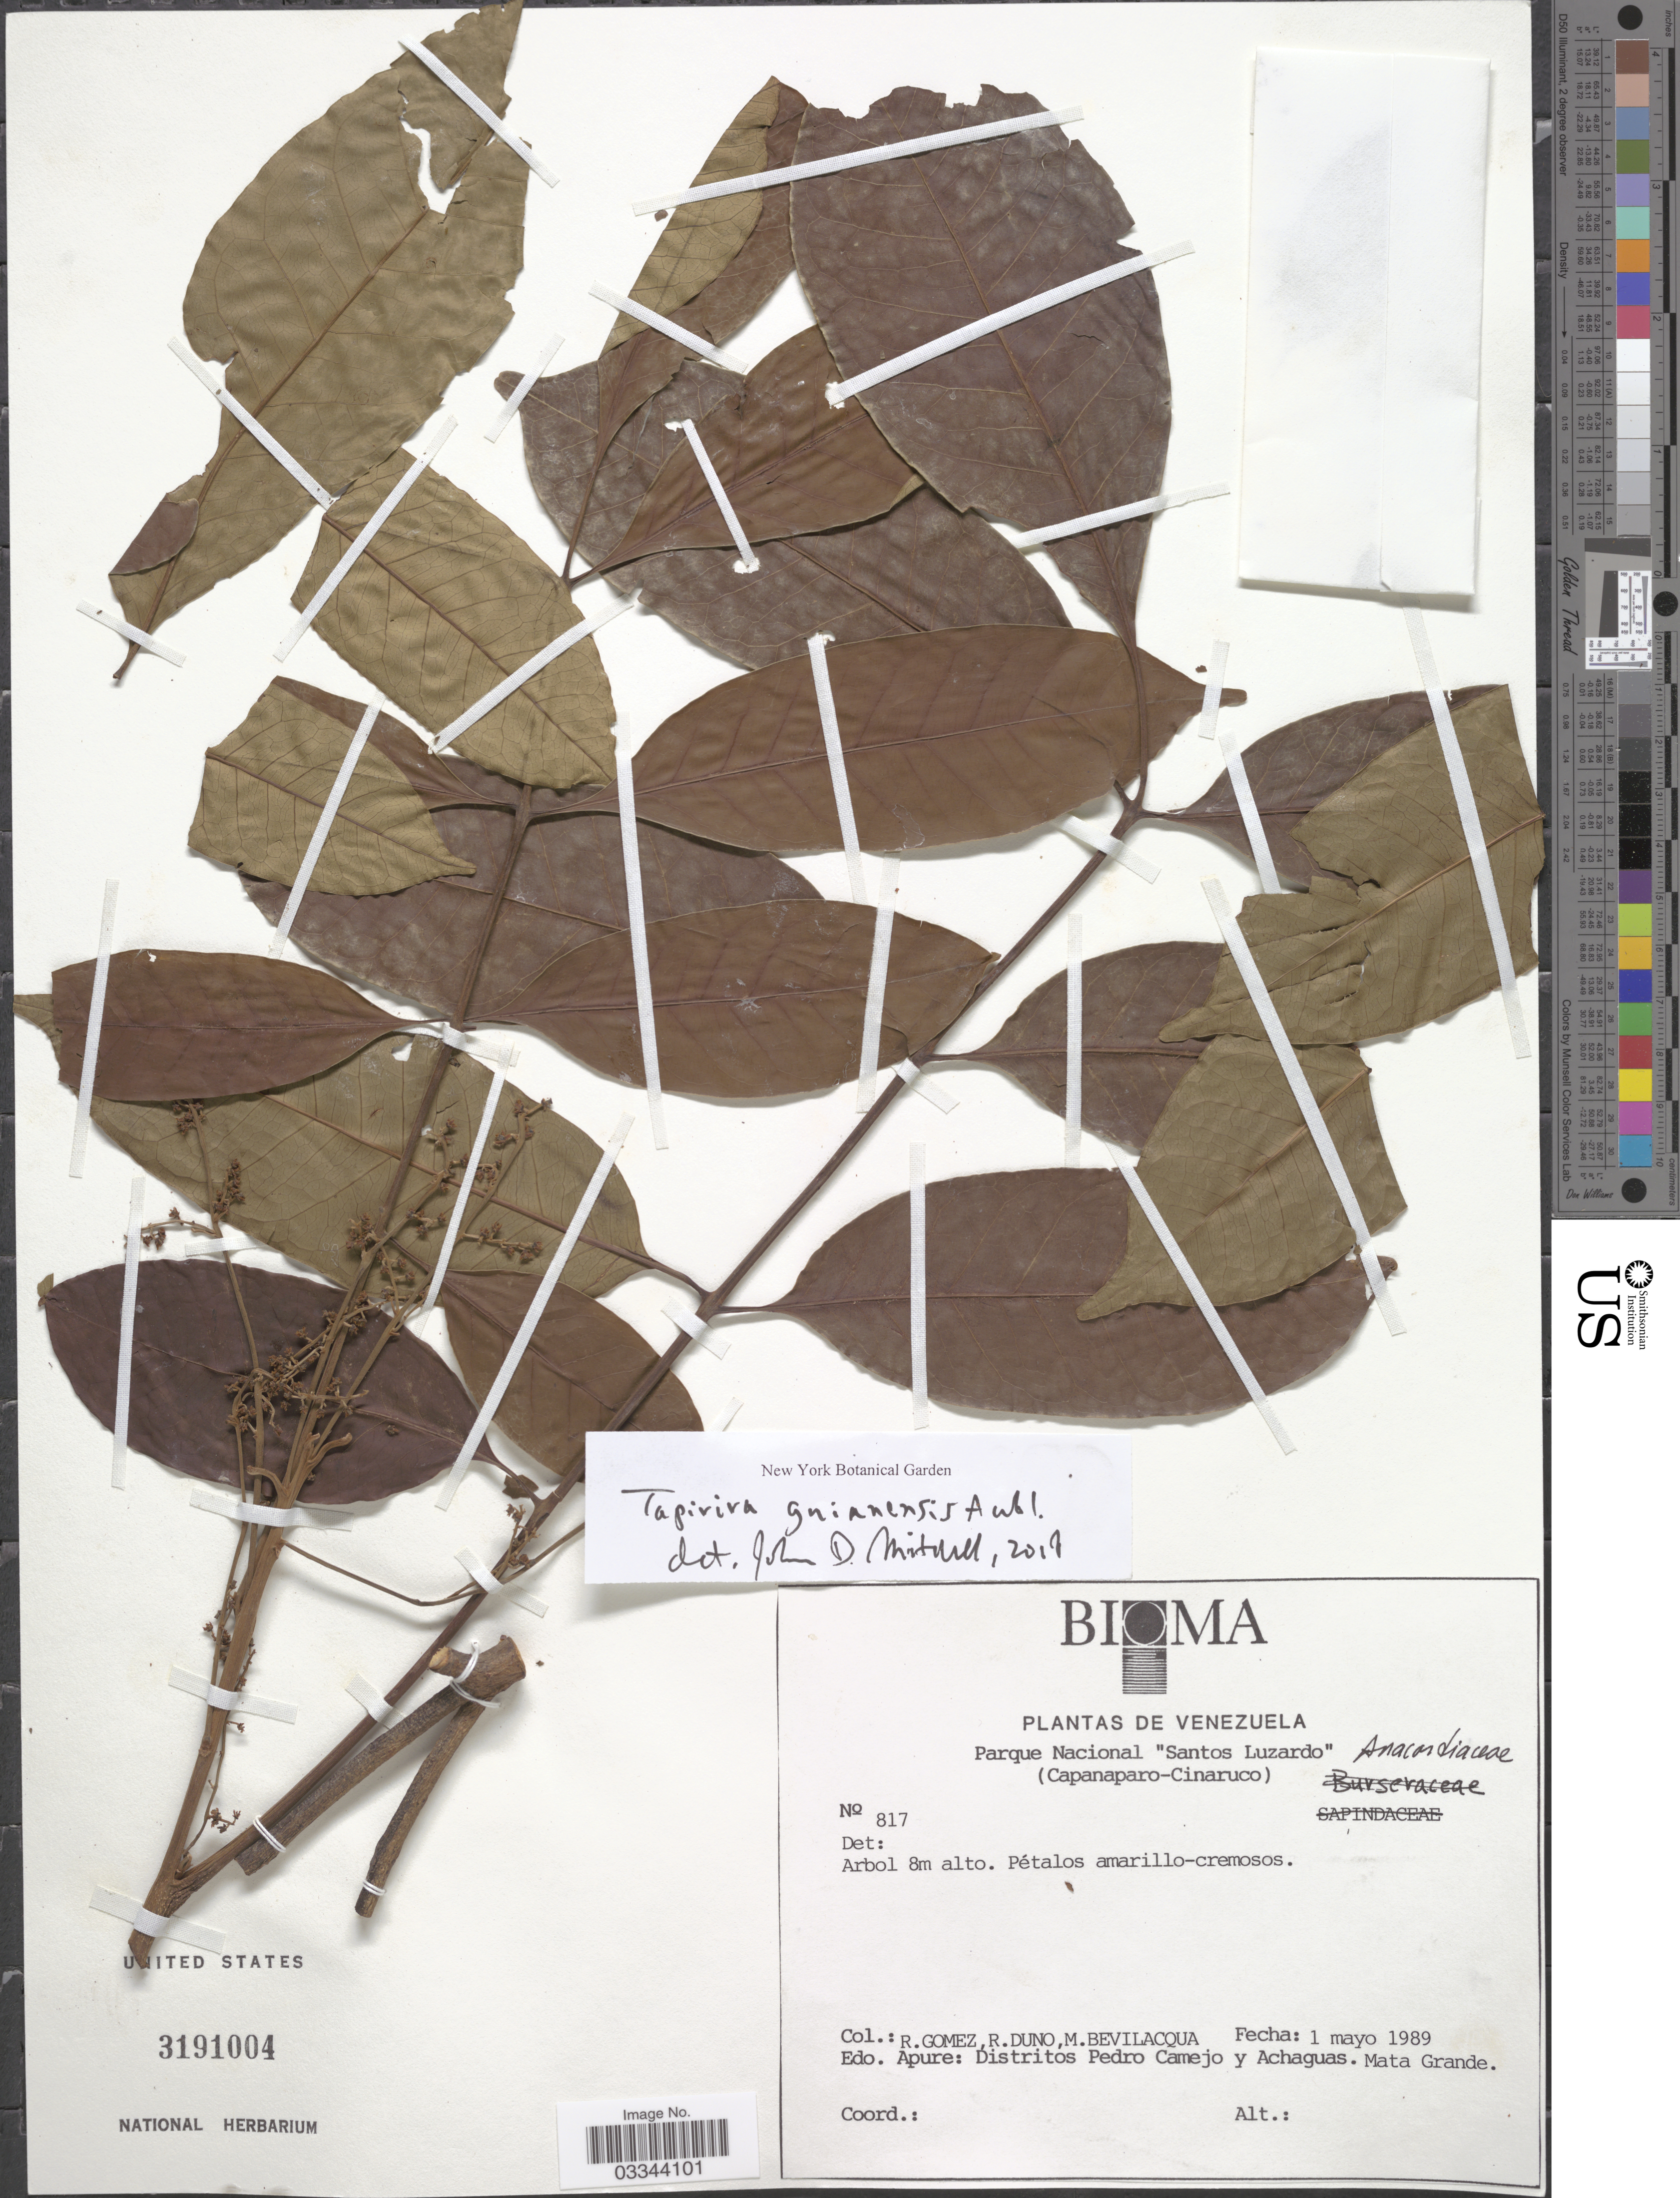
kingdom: Plantae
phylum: Tracheophyta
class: Magnoliopsida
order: Sapindales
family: Anacardiaceae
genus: Tapirira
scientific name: Tapirira guianensis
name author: Aubl.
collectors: R. Gómez, R. Duno & M. Bevilacqua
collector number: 817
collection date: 1989-05-01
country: Venezuela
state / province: Apure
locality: Parque Nacional "Santos Luzardo" (Capanaparo-Cinaruco). Distritos Pedro Camejo y Achaguas. Mata Grande.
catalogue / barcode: US 3191004